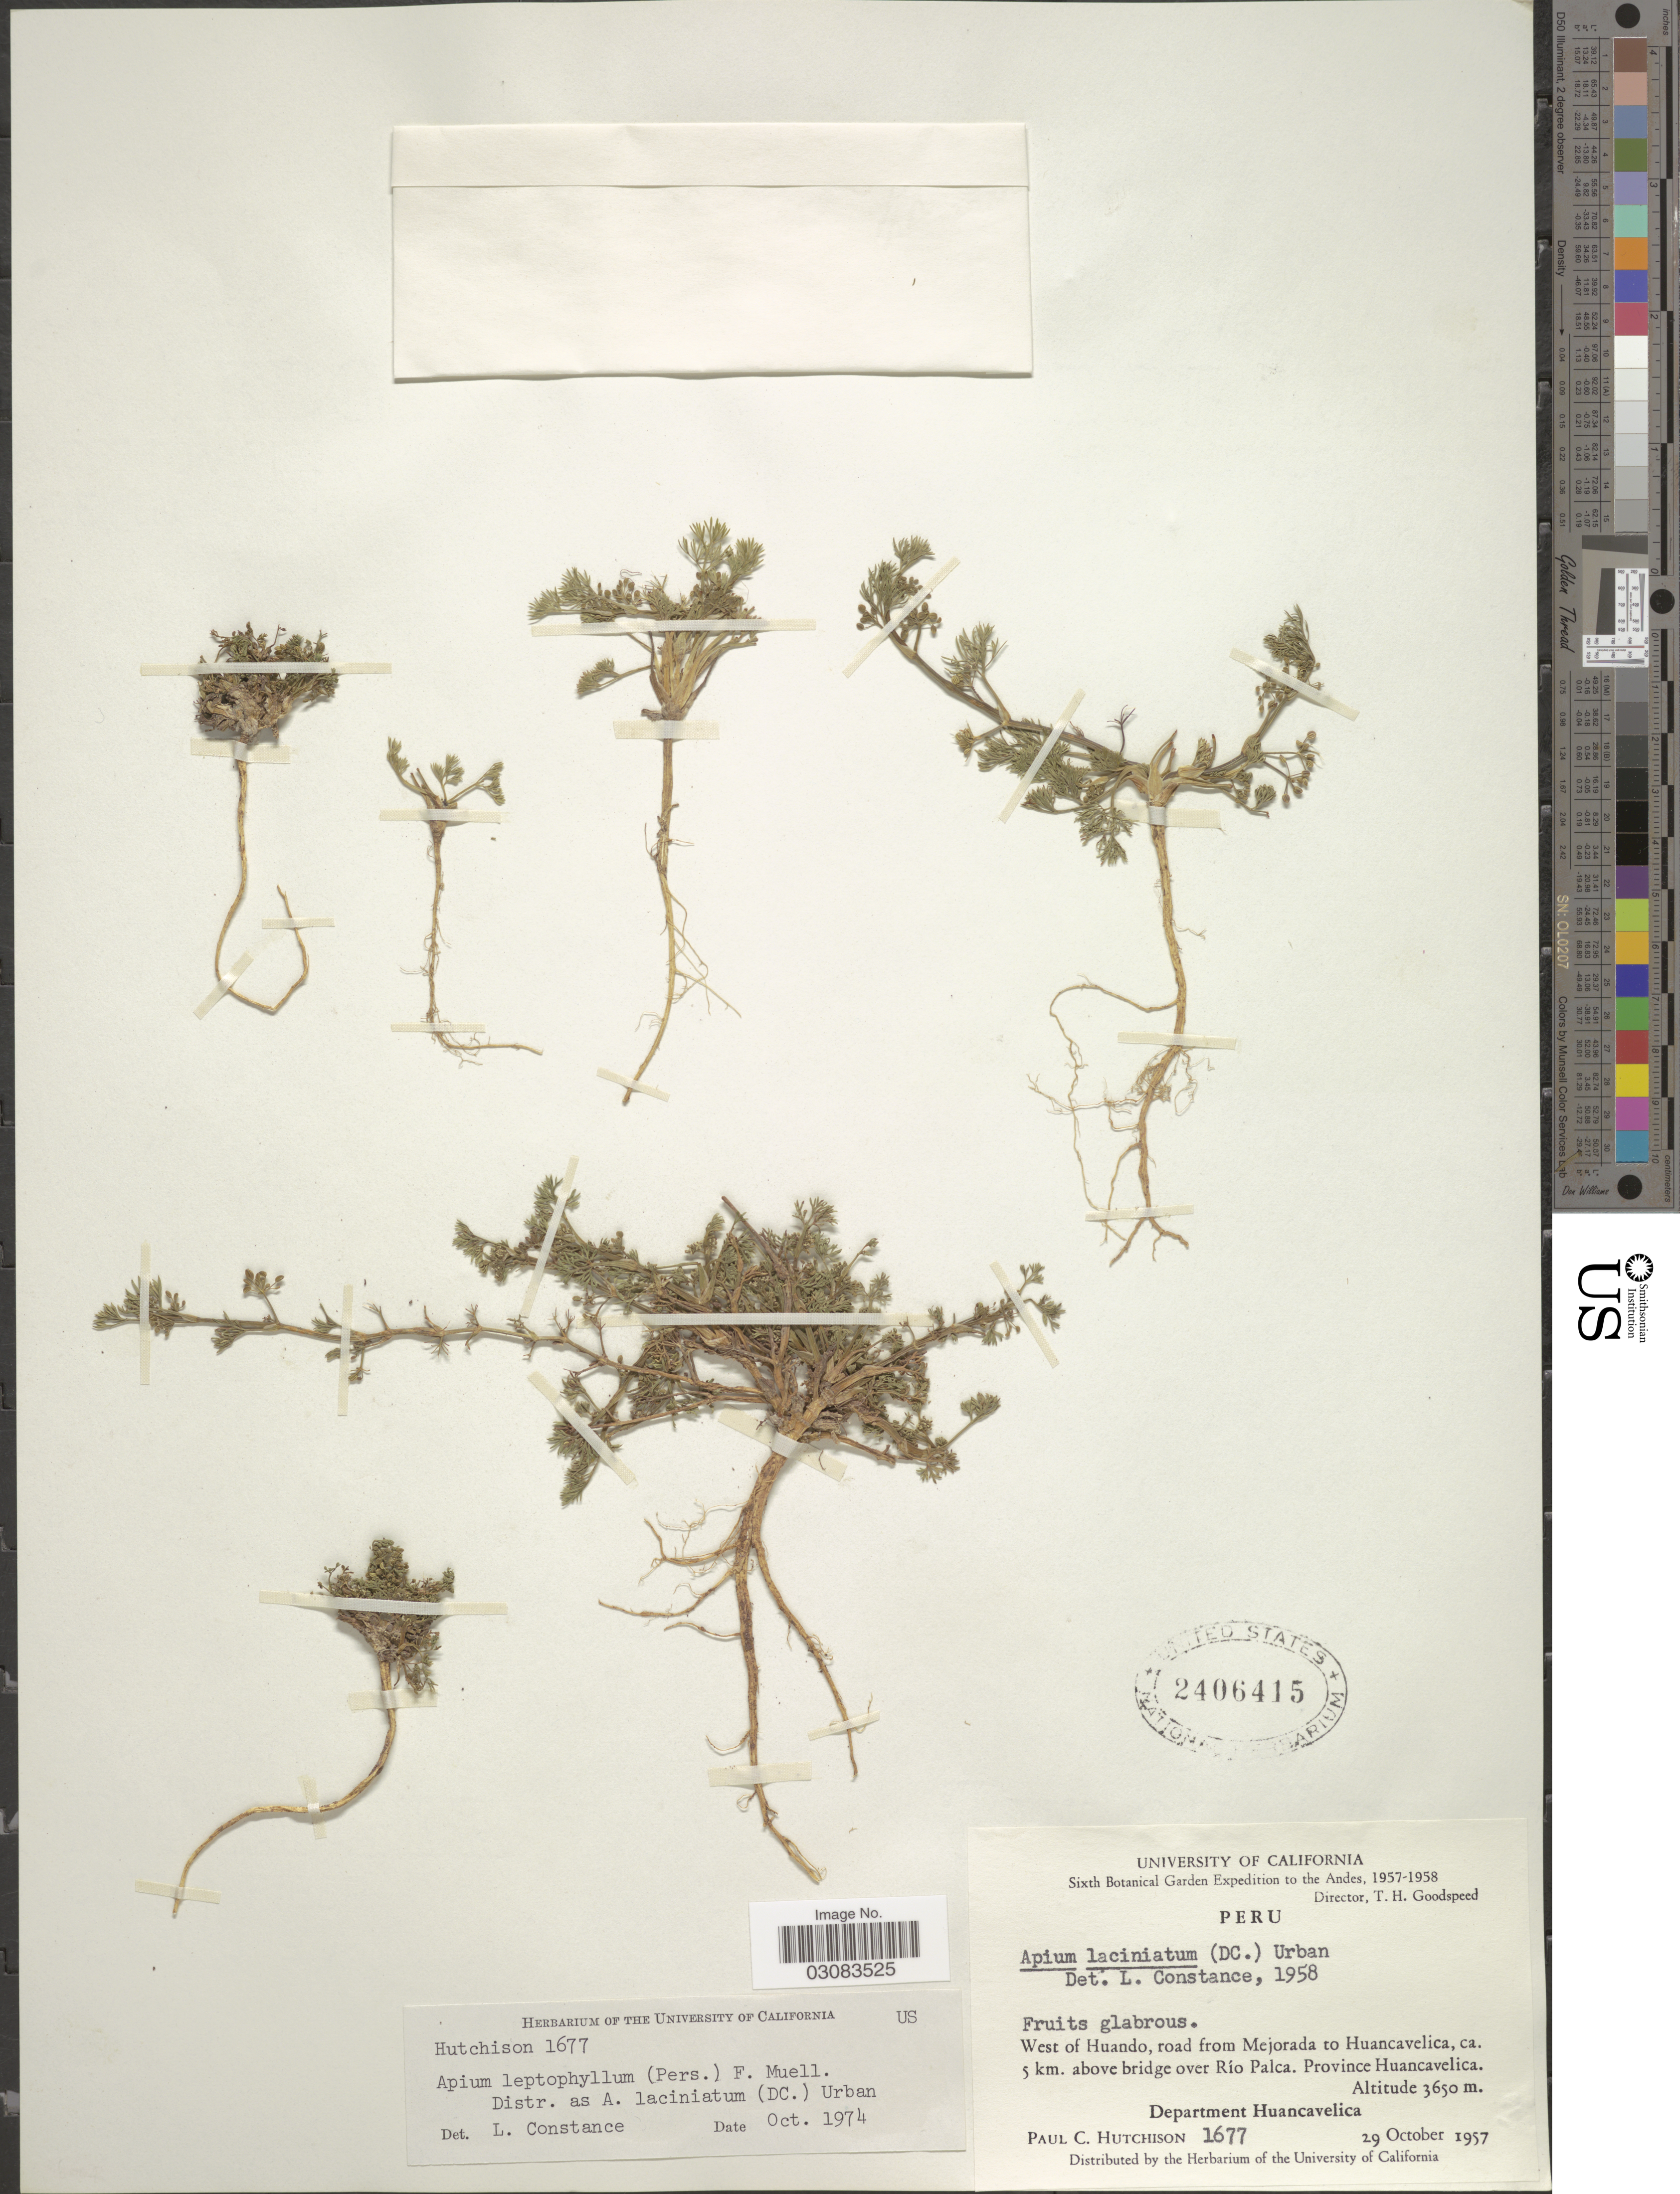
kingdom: Plantae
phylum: Tracheophyta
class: Magnoliopsida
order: Apiales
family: Apiaceae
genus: Cyclospermum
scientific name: Cyclospermum leptophyllum var. leptophyllum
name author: (Pers.) Sprague ex Britton & P. Wilson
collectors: P. C. Hutchison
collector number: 1677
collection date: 1957-10-29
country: Peru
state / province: Huancavelica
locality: West of Huando, road from Mejorada to Huancavelica, ca. 5 km. above bridge over Río Palca. Province Huancavelica. Department Huancavelica.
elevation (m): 3650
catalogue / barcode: US 2406415